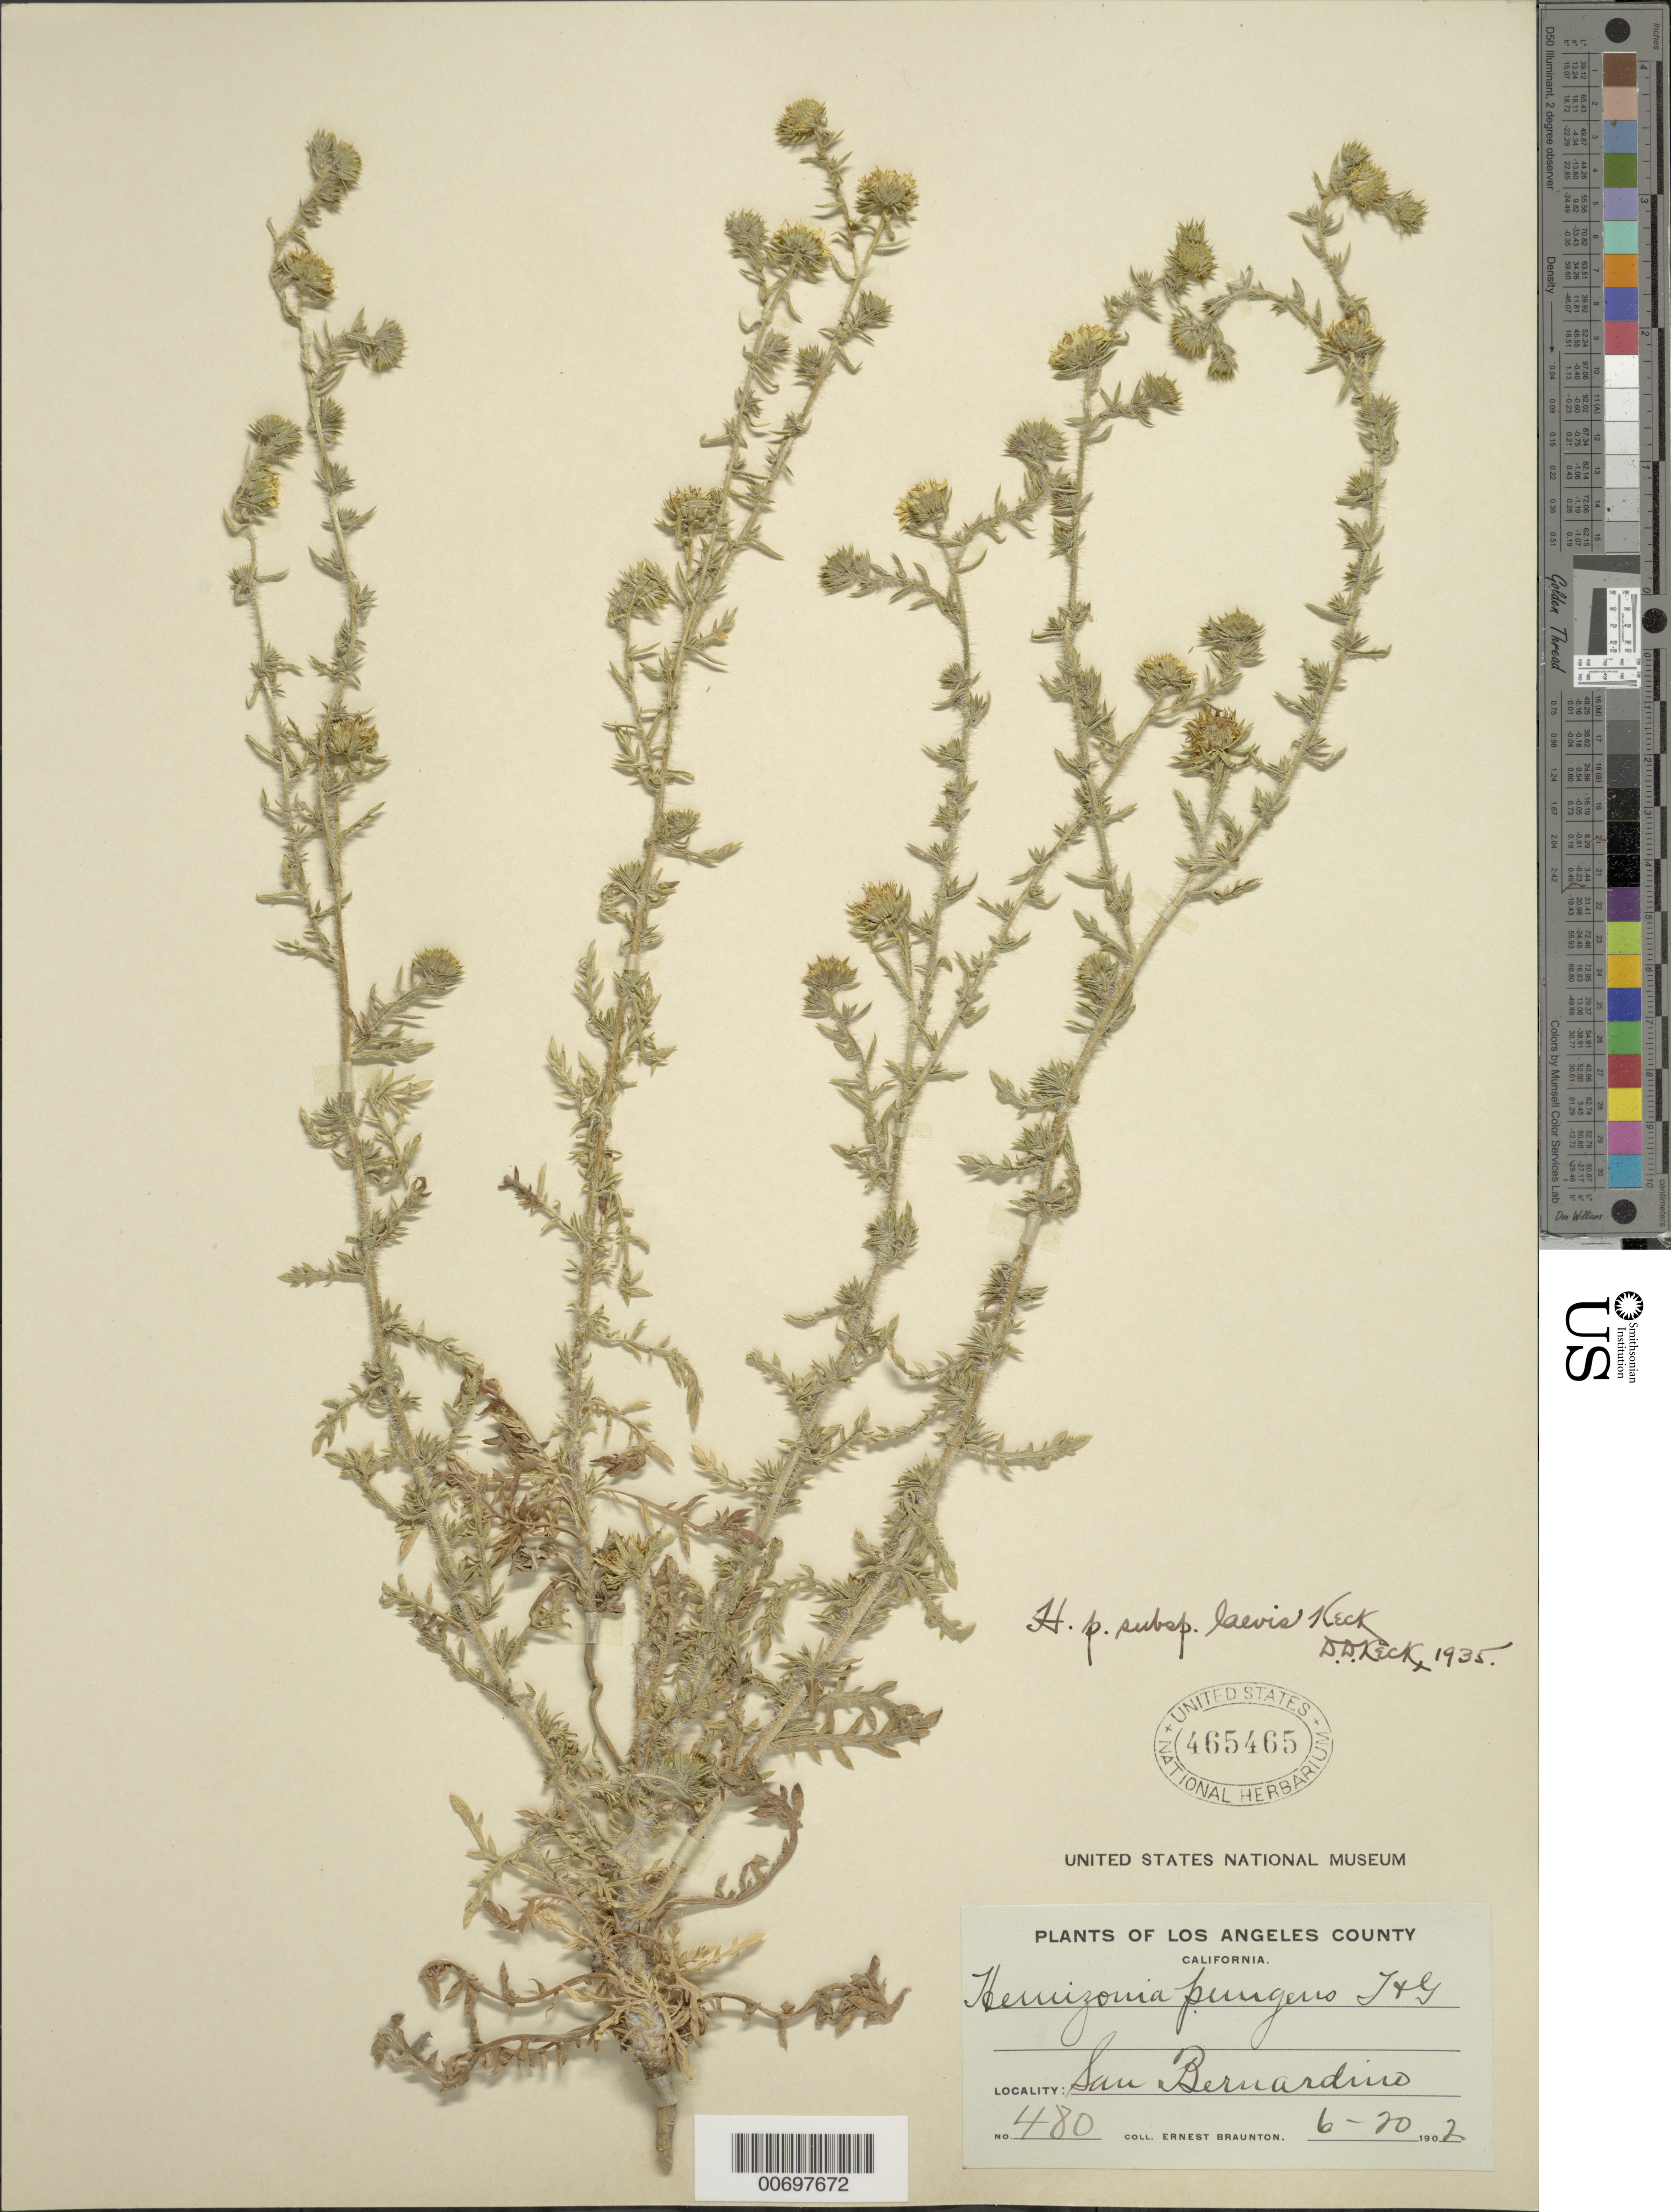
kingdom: Plantae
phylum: Tracheophyta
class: Magnoliopsida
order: Asterales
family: Asteraceae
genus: Hemizonia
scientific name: Hemizonia pungens subsp. laevis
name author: D.D. Keck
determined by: Keck, David D.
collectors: E. Braunton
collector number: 480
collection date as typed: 20 Jun 1902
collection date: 1902-06-20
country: United States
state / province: California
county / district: San Bernardino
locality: San Bernardino.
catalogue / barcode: US 465465